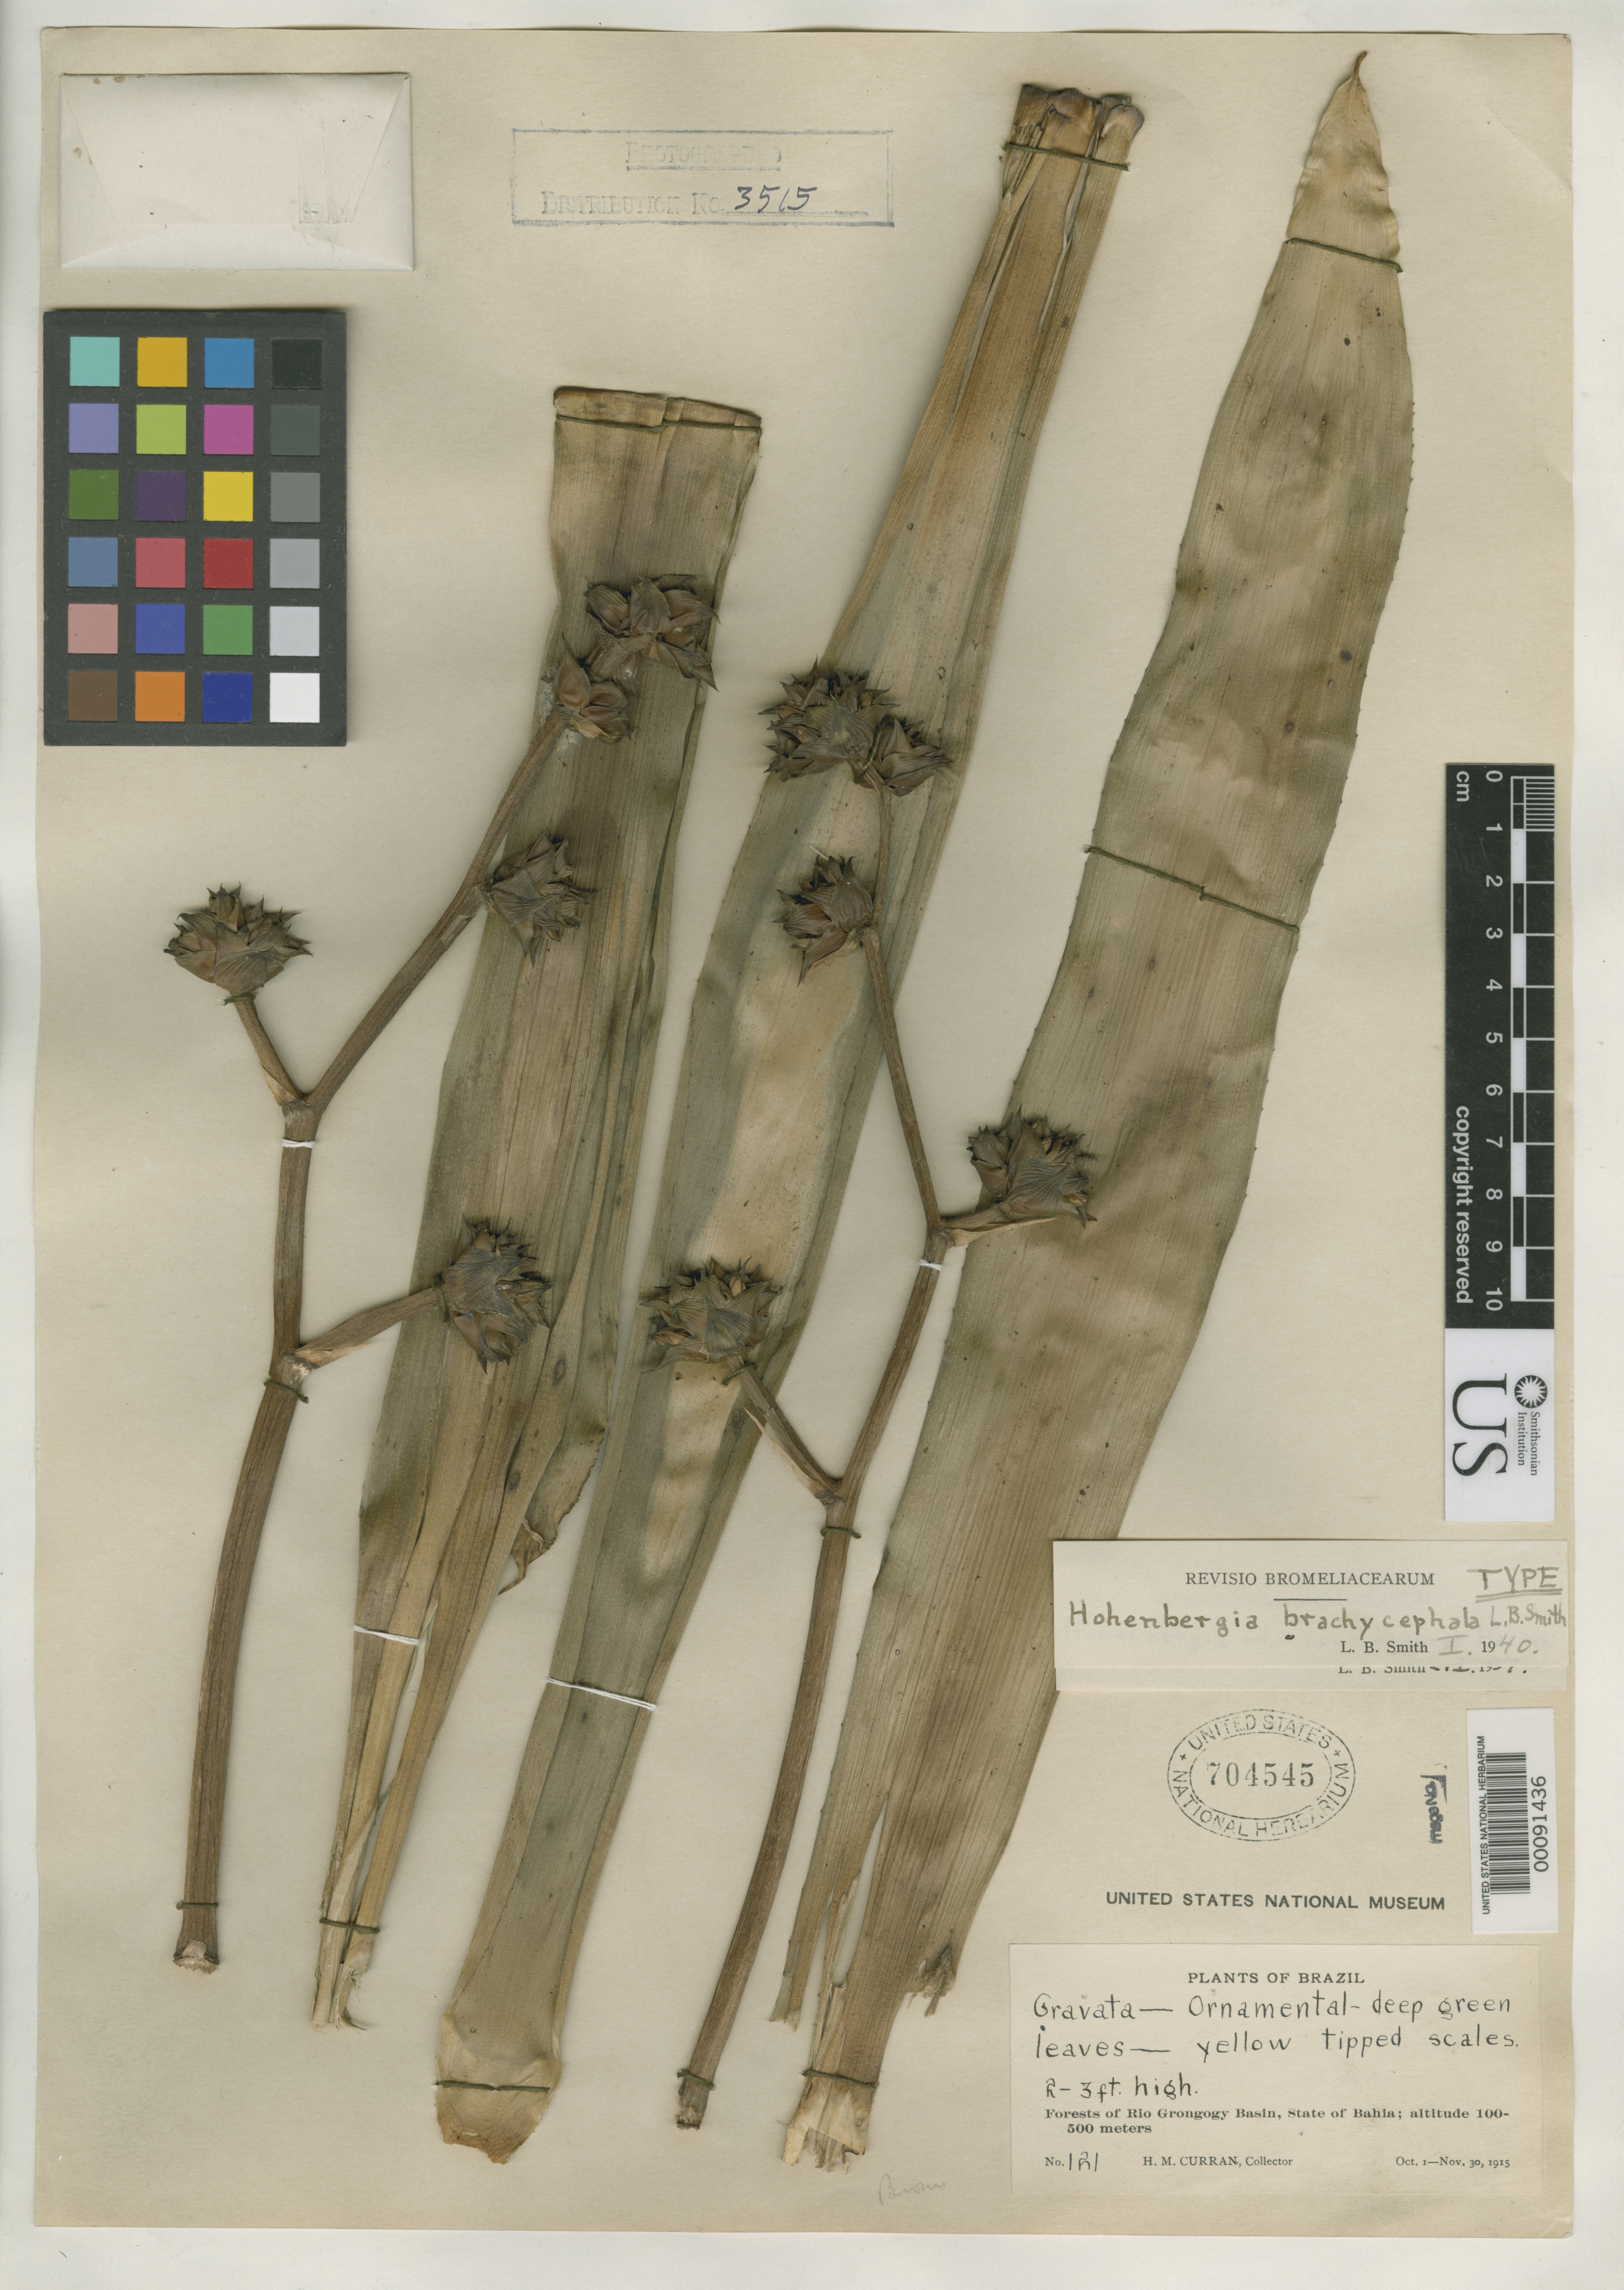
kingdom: Plantae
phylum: Tracheophyta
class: Liliopsida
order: Poales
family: Bromeliaceae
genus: Hohenbergia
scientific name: Hohenbergia brachycephala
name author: L.B. Sm.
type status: Holotype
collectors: H. M. Curran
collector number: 121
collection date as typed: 01 Oct 1915 to 30 Nov 1915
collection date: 1915-10-01/1915-11-30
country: Brazil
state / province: Bahia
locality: Rio Grongogy Basin.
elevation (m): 100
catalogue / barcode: US 704545